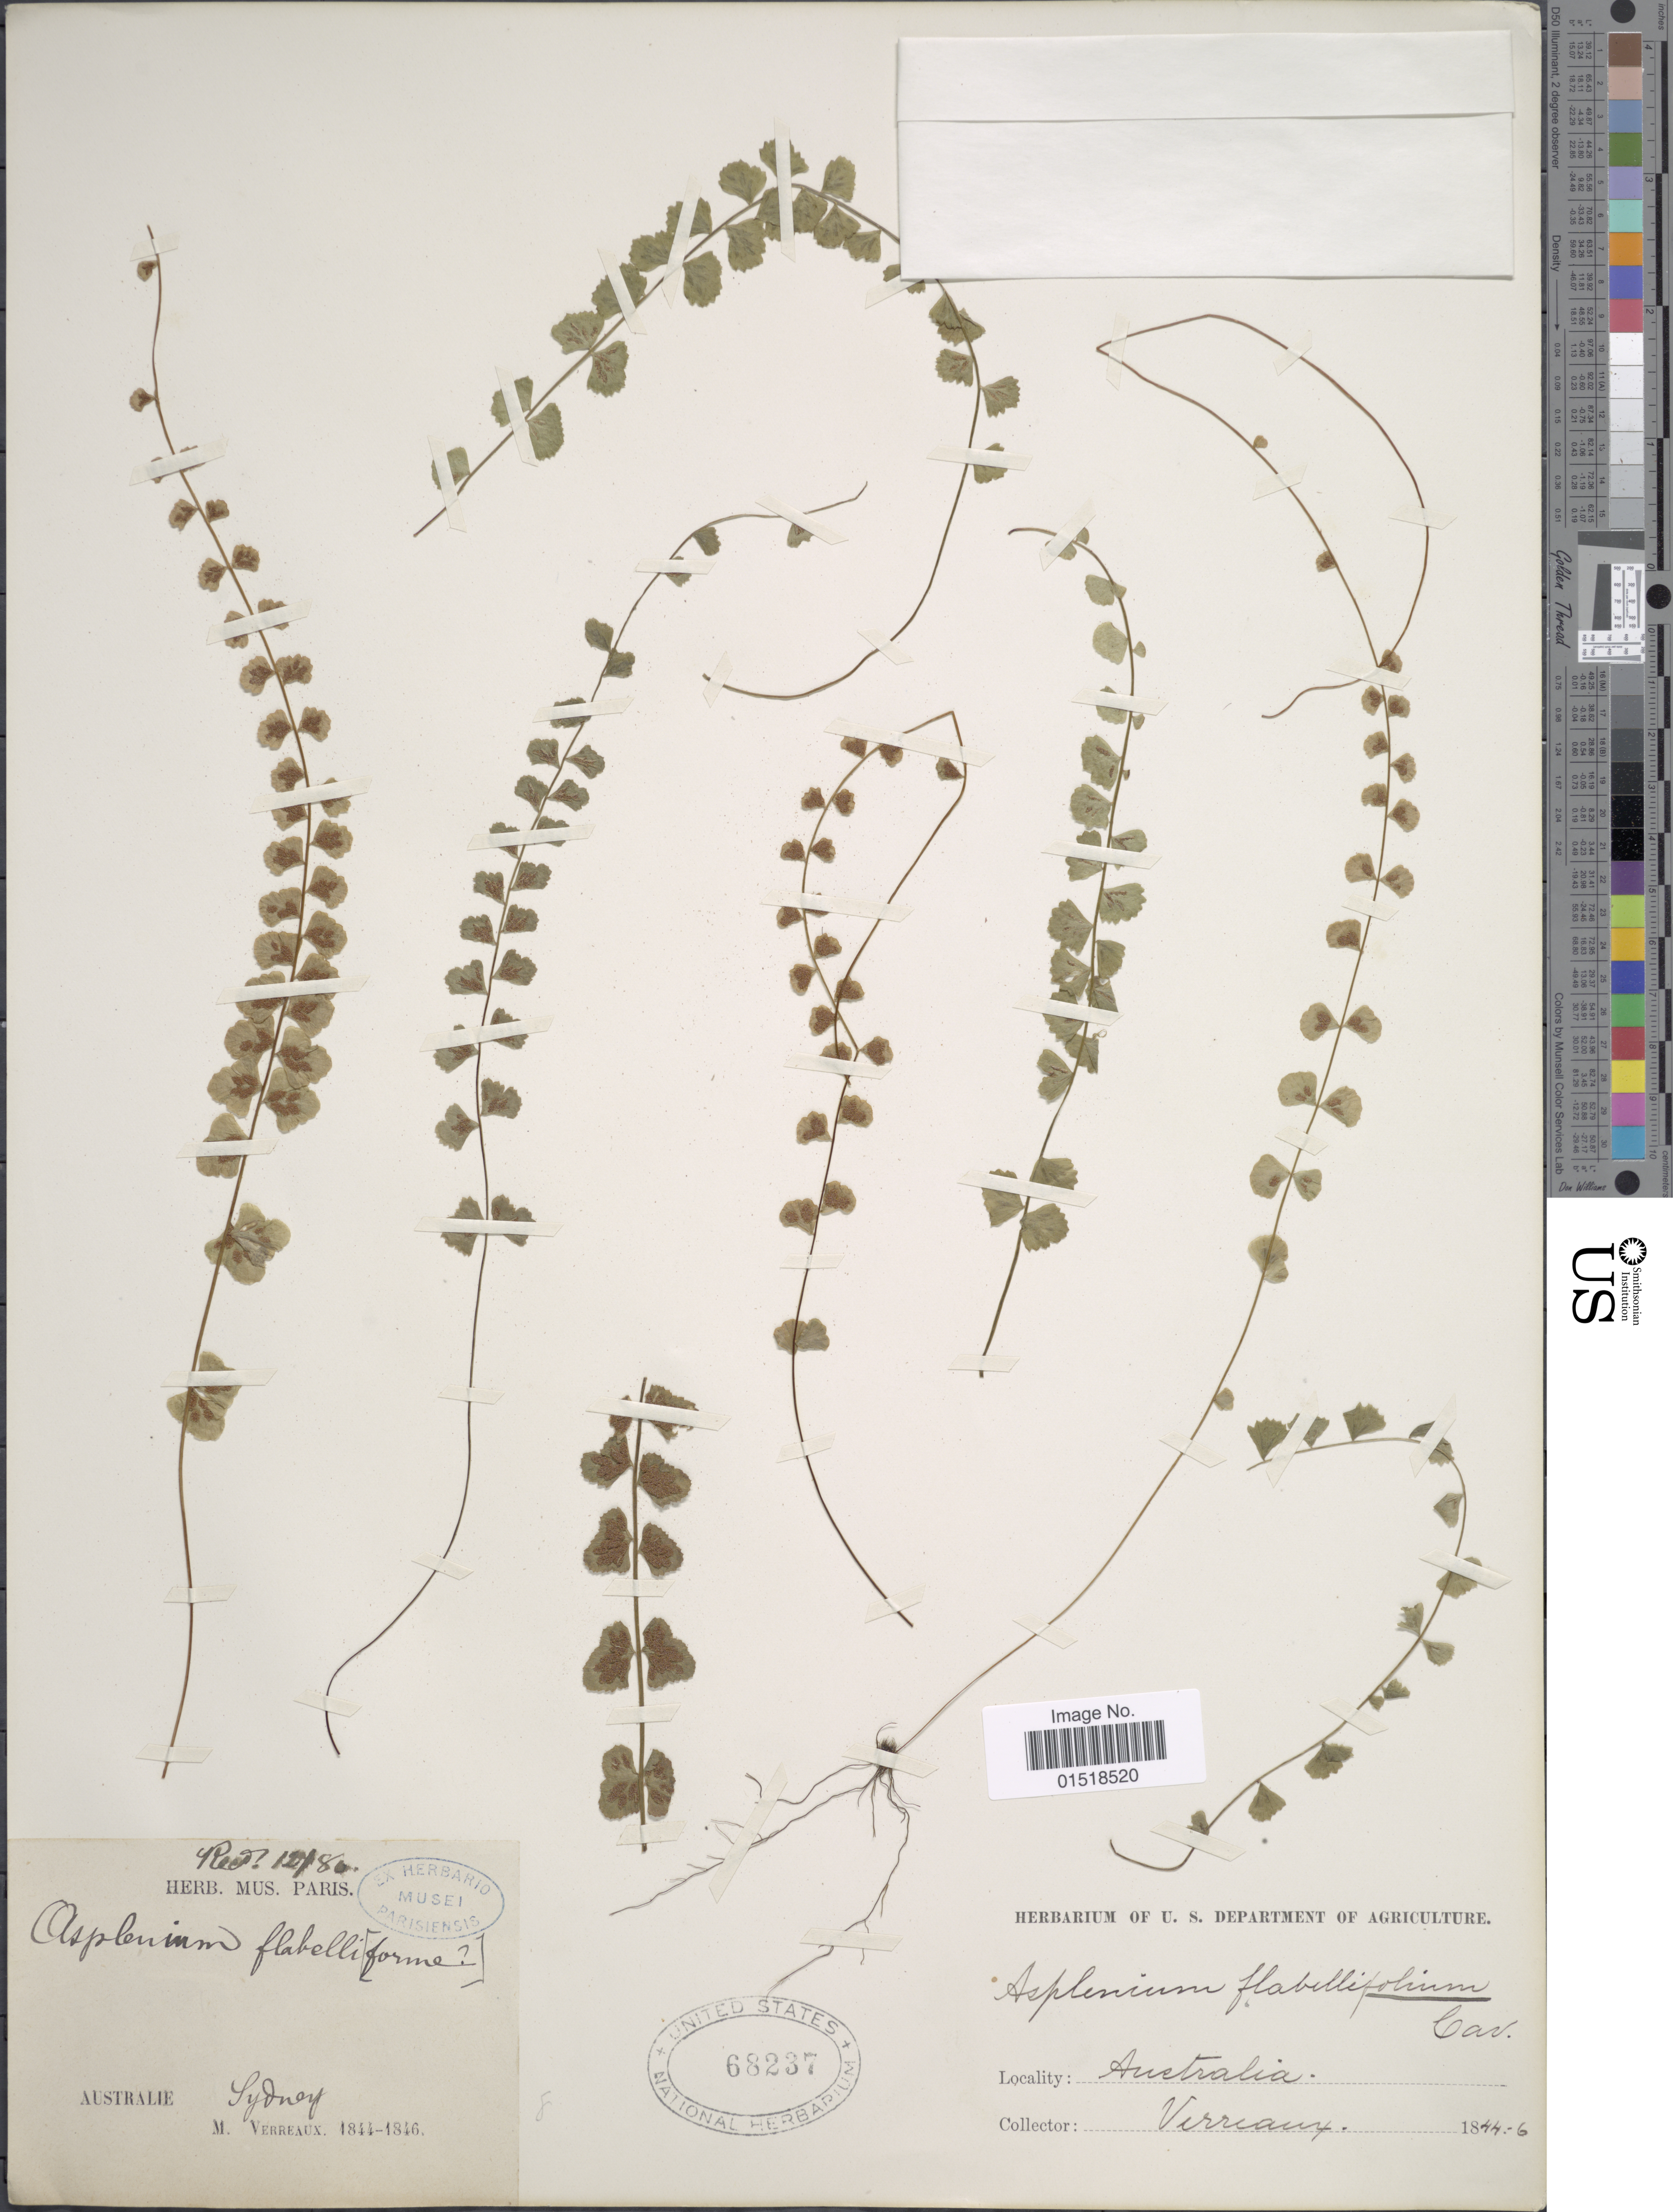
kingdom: Plantae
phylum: Tracheophyta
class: Polypodiopsida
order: Polypodiales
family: Aspleniaceae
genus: Asplenium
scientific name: Asplenium flabellifolium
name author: Cav.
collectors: M. Verreaux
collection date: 1844/1846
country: Australia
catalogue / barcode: US 68237